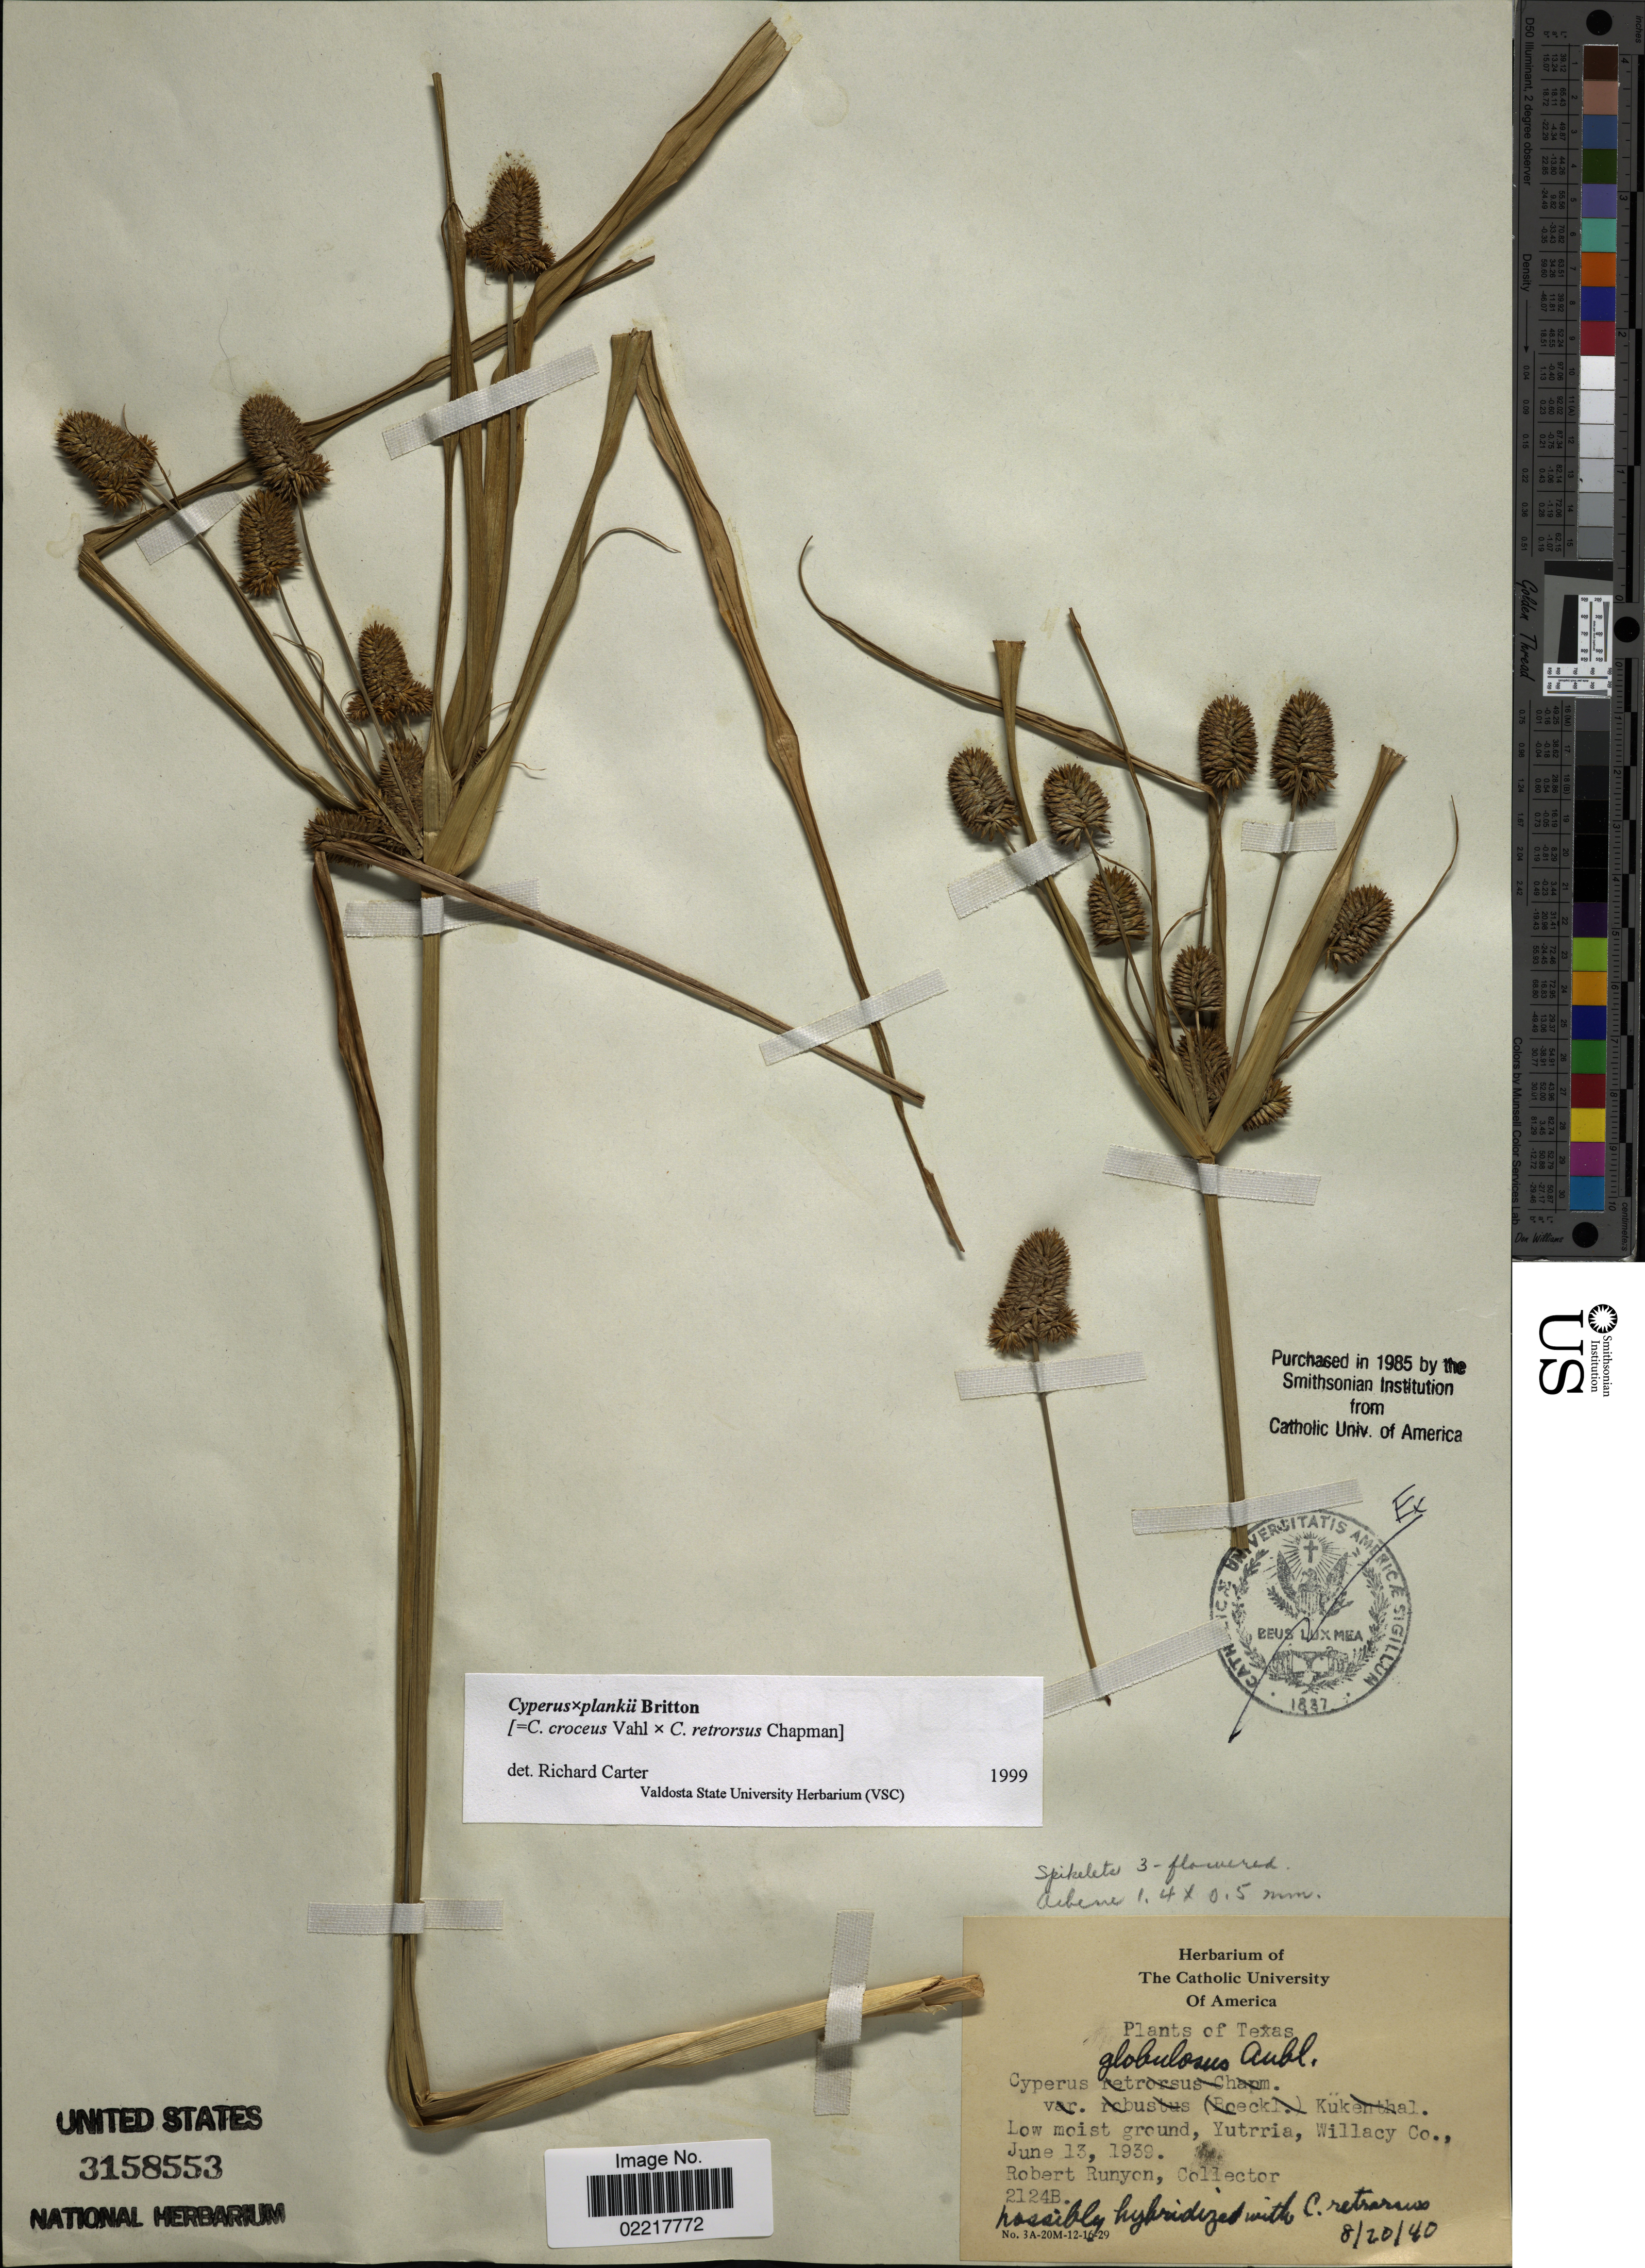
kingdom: Plantae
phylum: Tracheophyta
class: Liliopsida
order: Poales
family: Cyperaceae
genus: Cyperus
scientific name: Cyperus x plankii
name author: Britton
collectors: R. Runyon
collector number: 2124B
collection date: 1939-06-13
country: United States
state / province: Texas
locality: Yutrria, Willacy Co.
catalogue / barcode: US 3158553